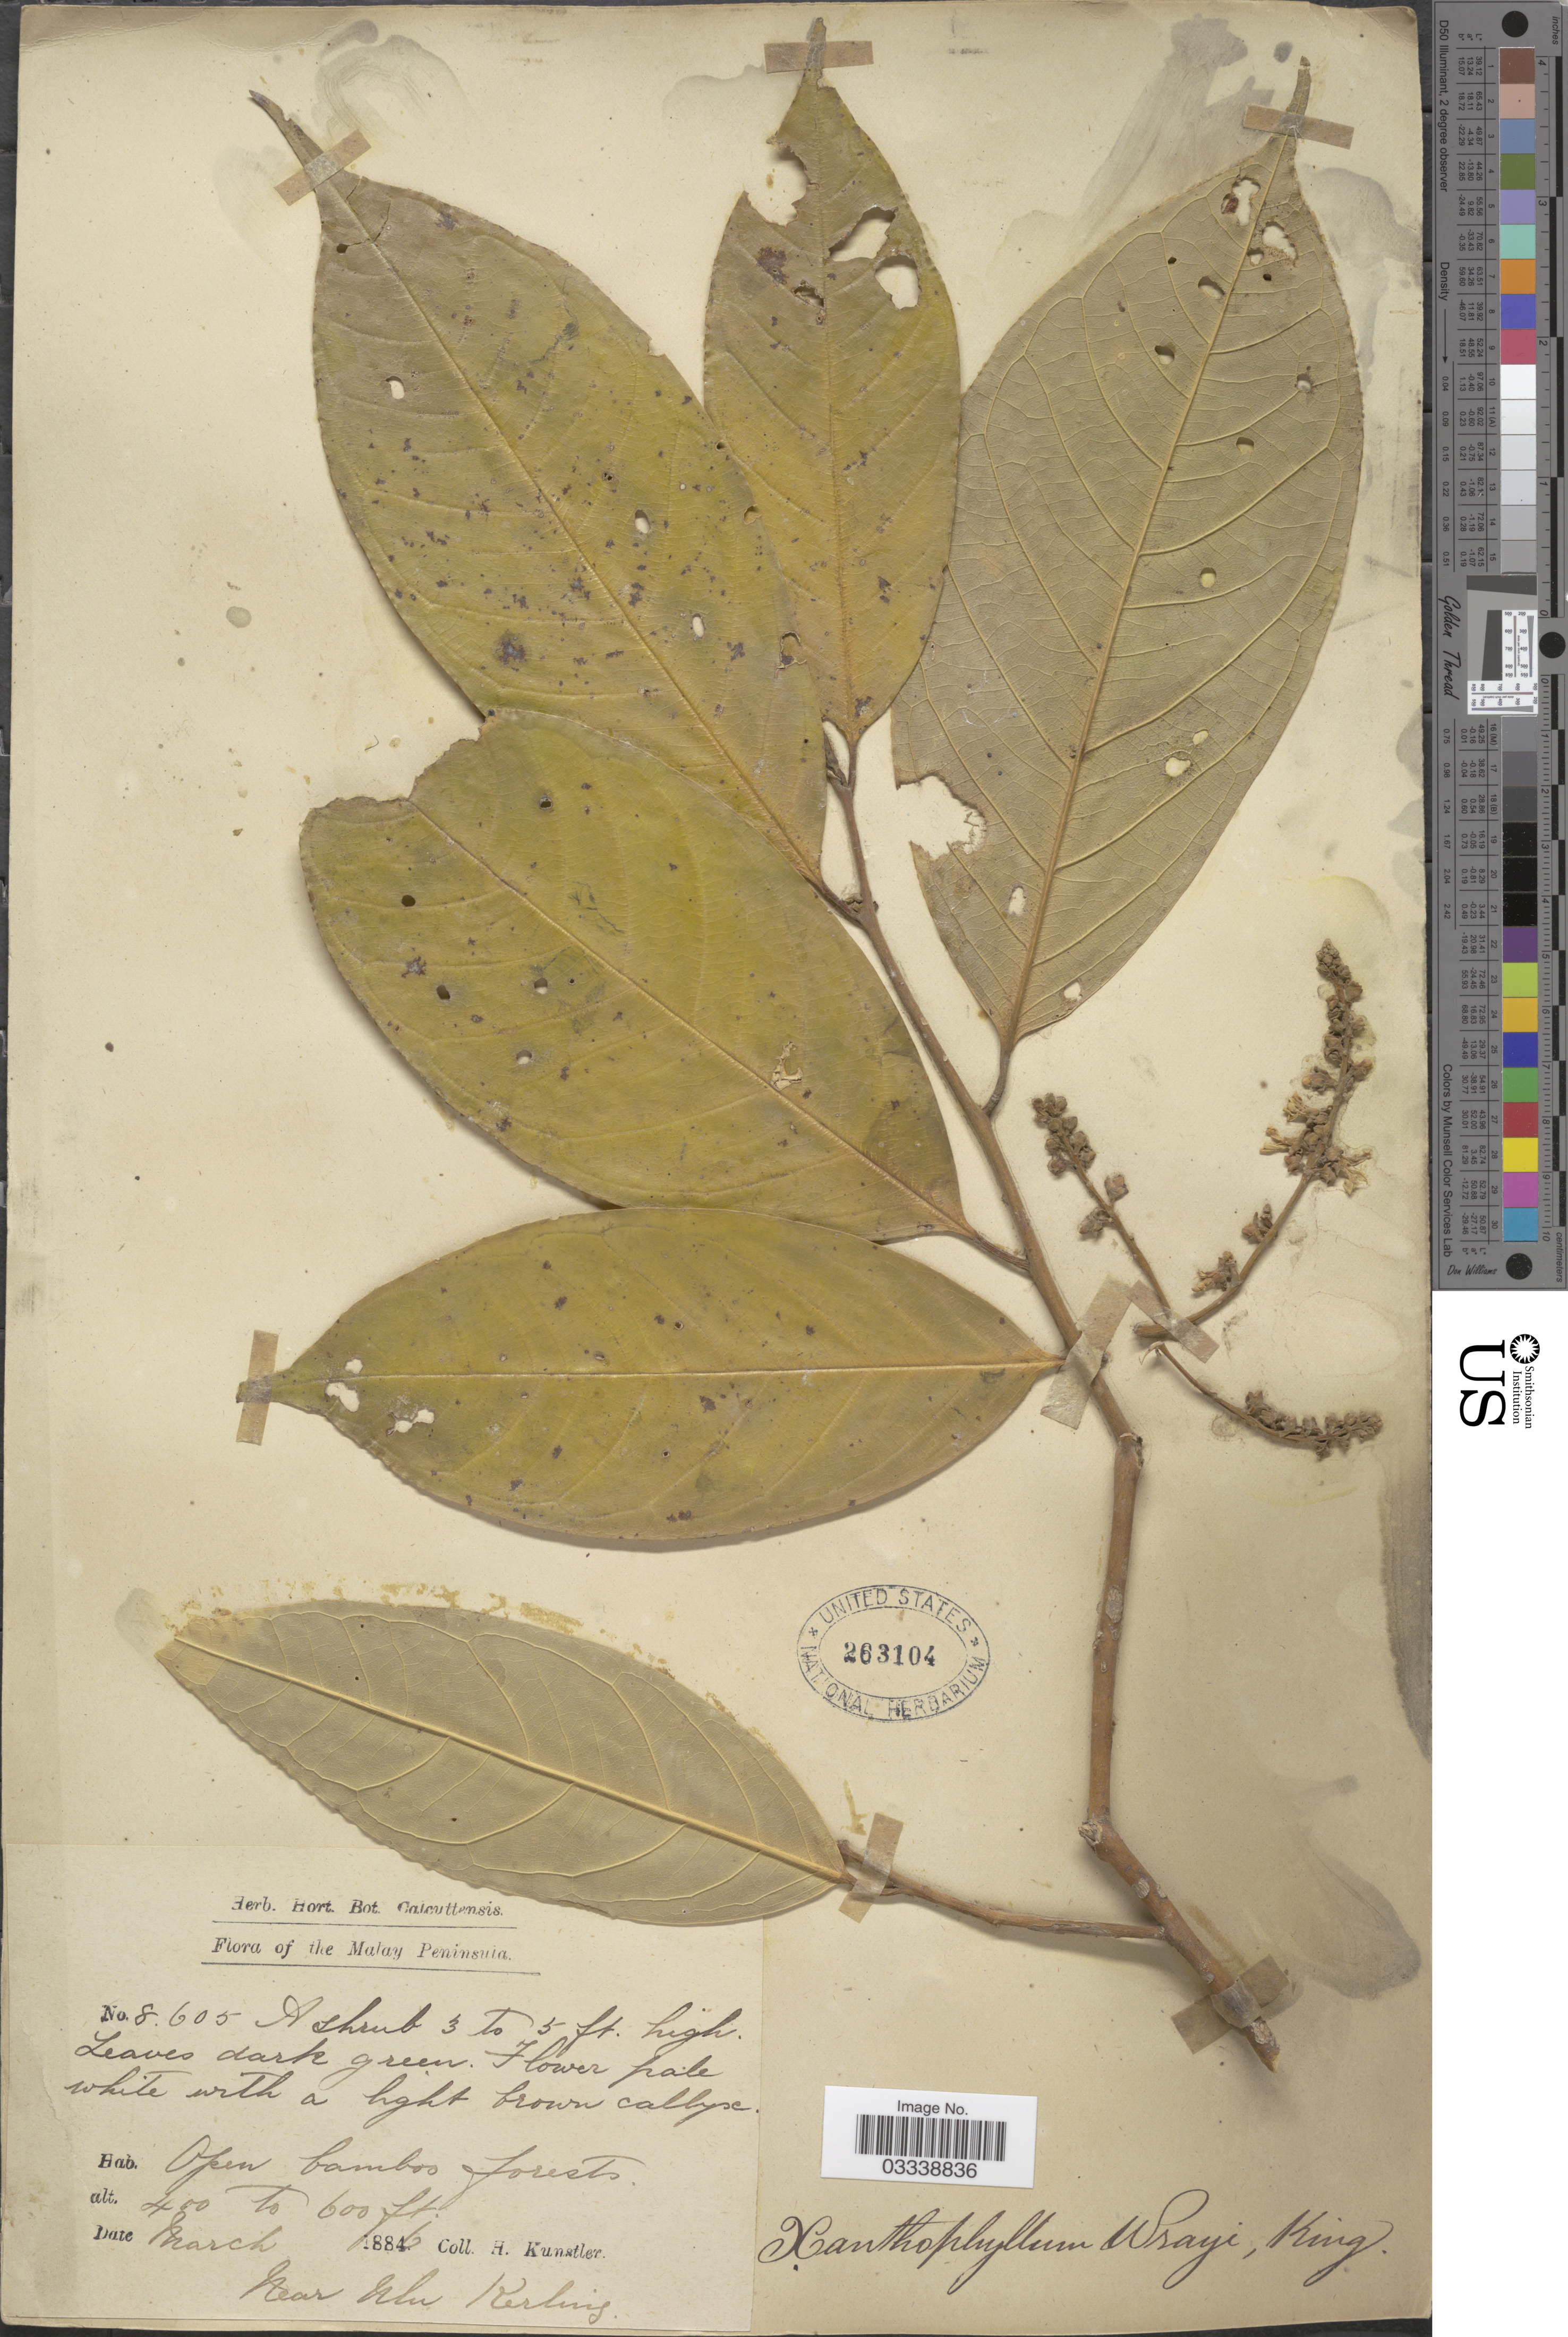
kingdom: Plantae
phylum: Tracheophyta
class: Magnoliopsida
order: Fabales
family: Polygalaceae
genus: Xanthophyllum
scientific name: Xanthophyllum wrayi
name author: King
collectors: H. Kunstler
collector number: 8605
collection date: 1884-03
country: Malaysia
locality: Malay Peninsula. Near Ulu Kerling.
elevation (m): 122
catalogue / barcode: US 263104